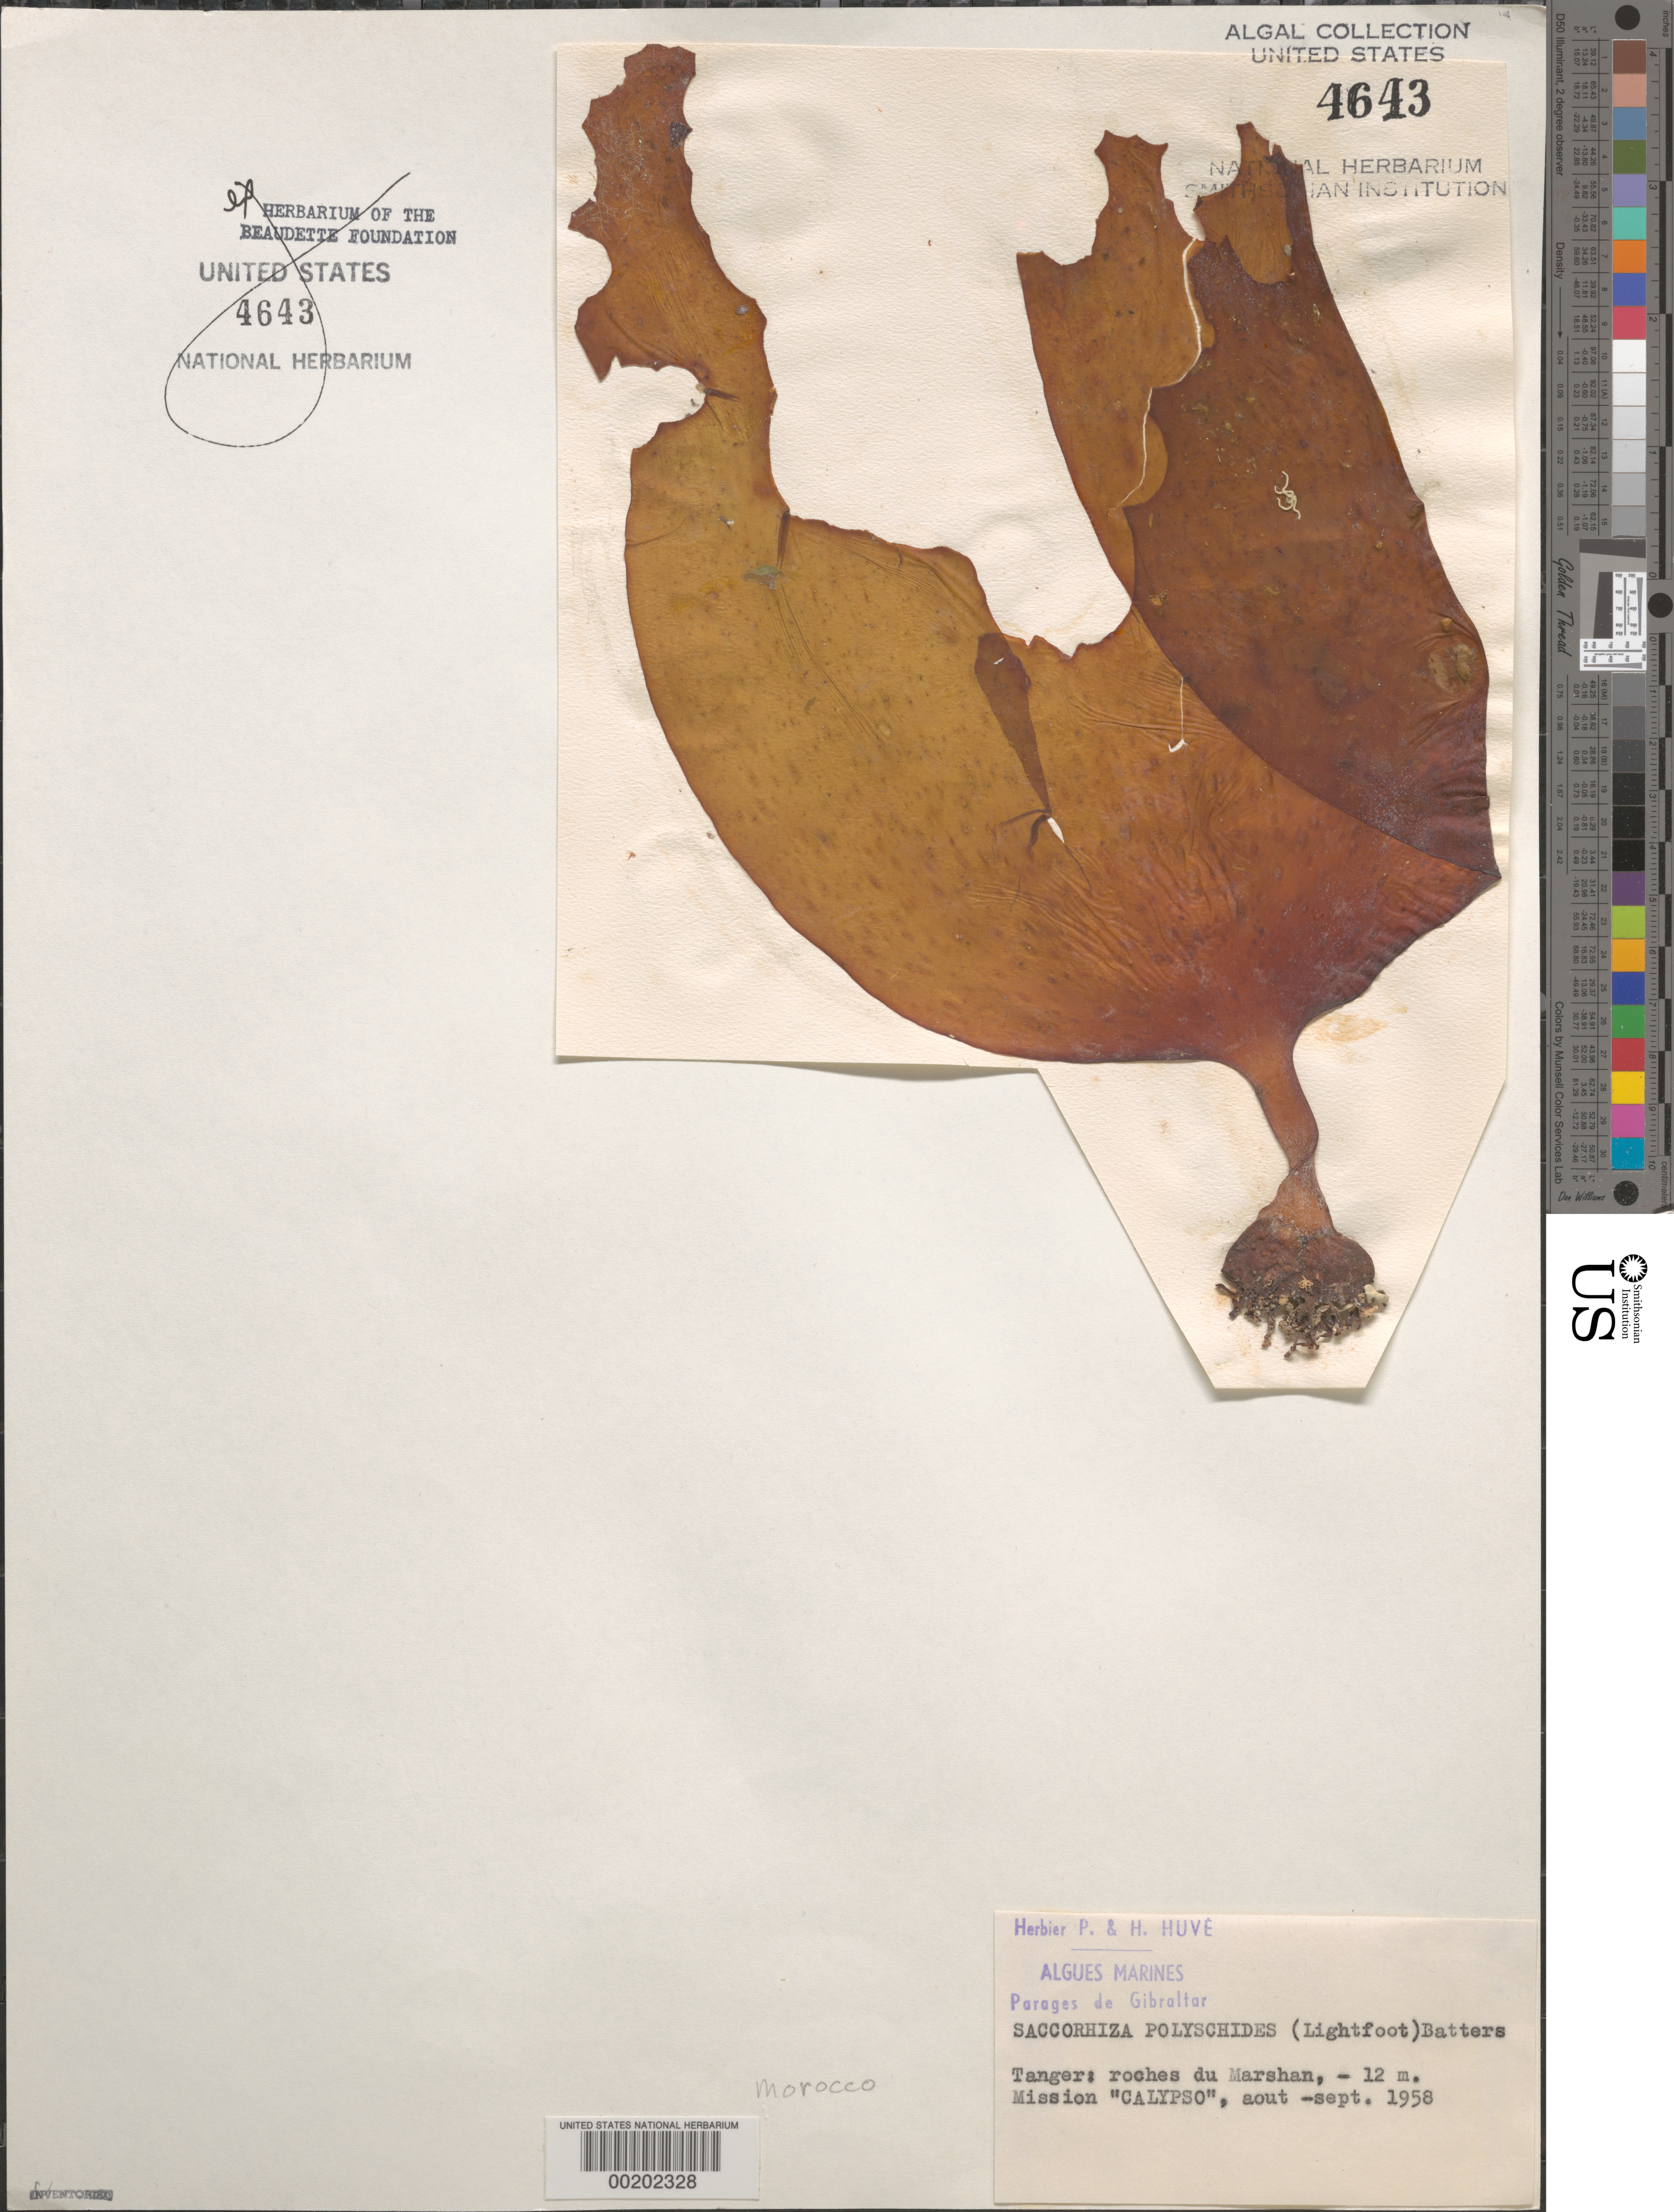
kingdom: Chromista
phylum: Foraminifera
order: Astrorhizida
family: Hyperamminidae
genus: Saccorhiza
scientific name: Saccorhiza polyschides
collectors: P. Huve & H. Huve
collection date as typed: Aug 1958 TO -- Sep 1958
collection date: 1958-08/1958-09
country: Morocco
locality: Marshan, Tangier, Strait of Gibraltar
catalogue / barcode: US 4643